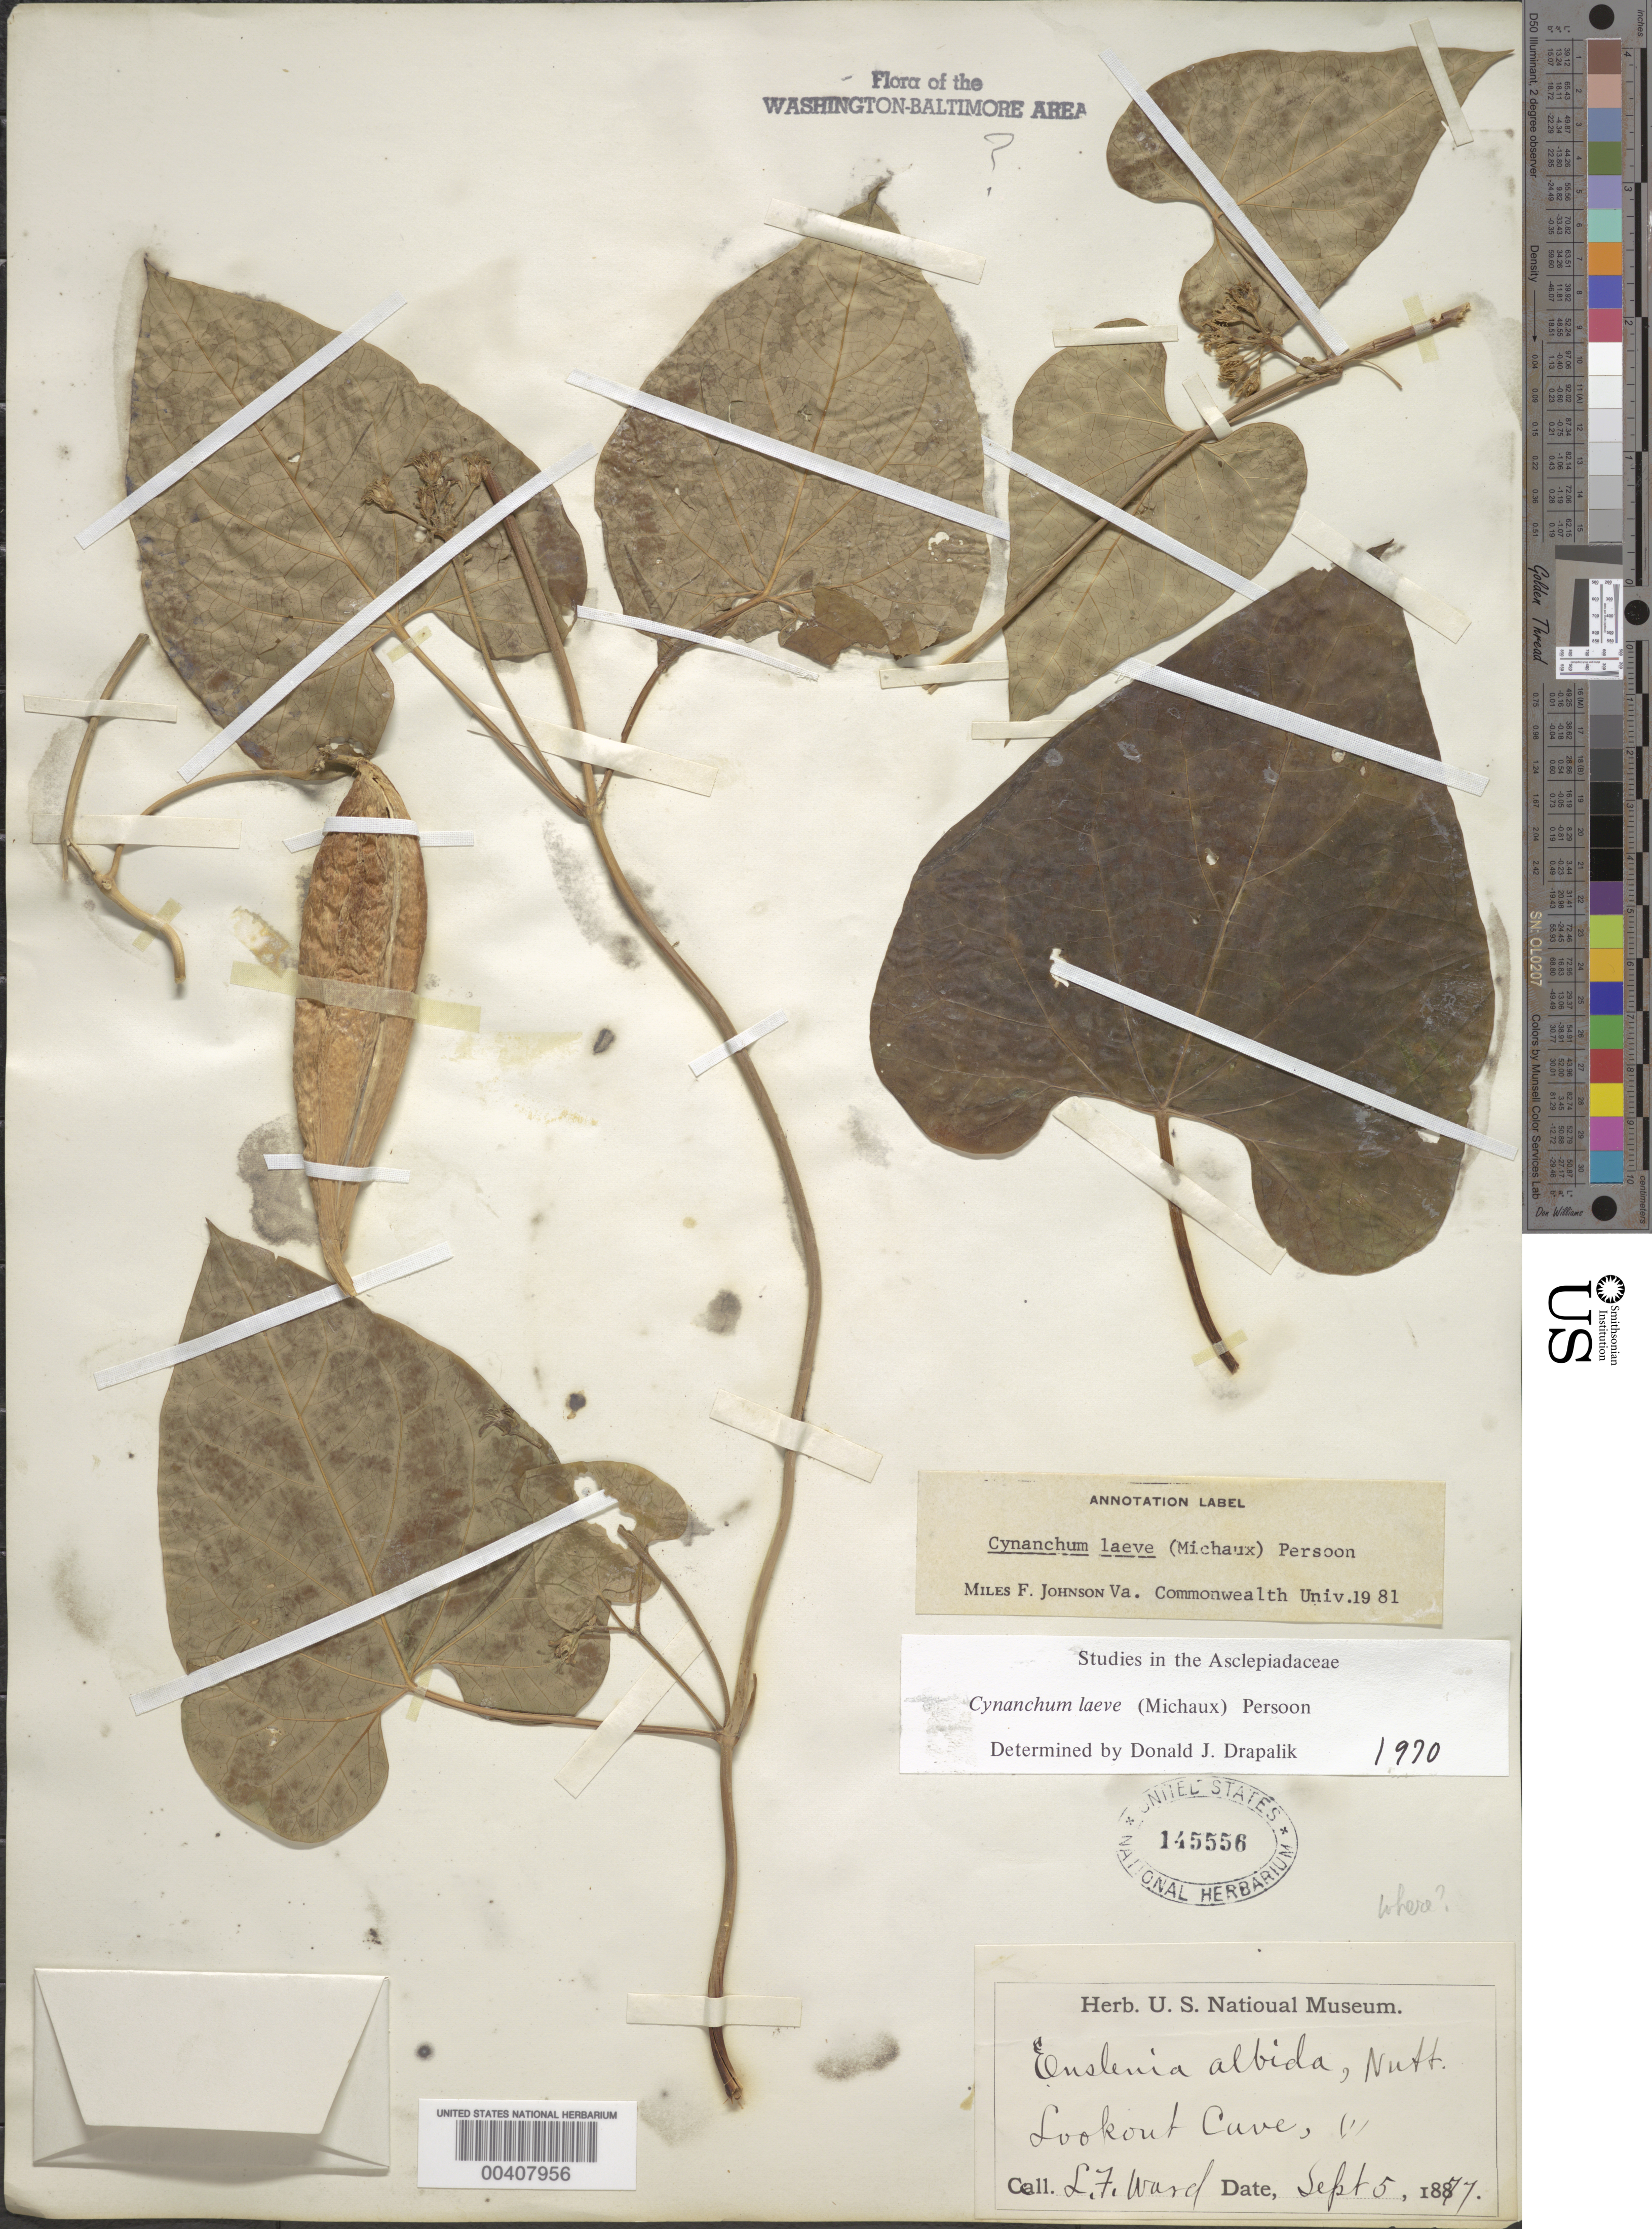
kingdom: Plantae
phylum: Tracheophyta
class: Magnoliopsida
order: Gentianales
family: Apocynaceae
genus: Cynanchum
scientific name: Cynanchum laeve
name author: (Michx.) Pers.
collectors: L. F. Ward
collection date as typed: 05 Sep 1877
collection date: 1877-09-05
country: United States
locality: Lookout Curve?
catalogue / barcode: US 145556